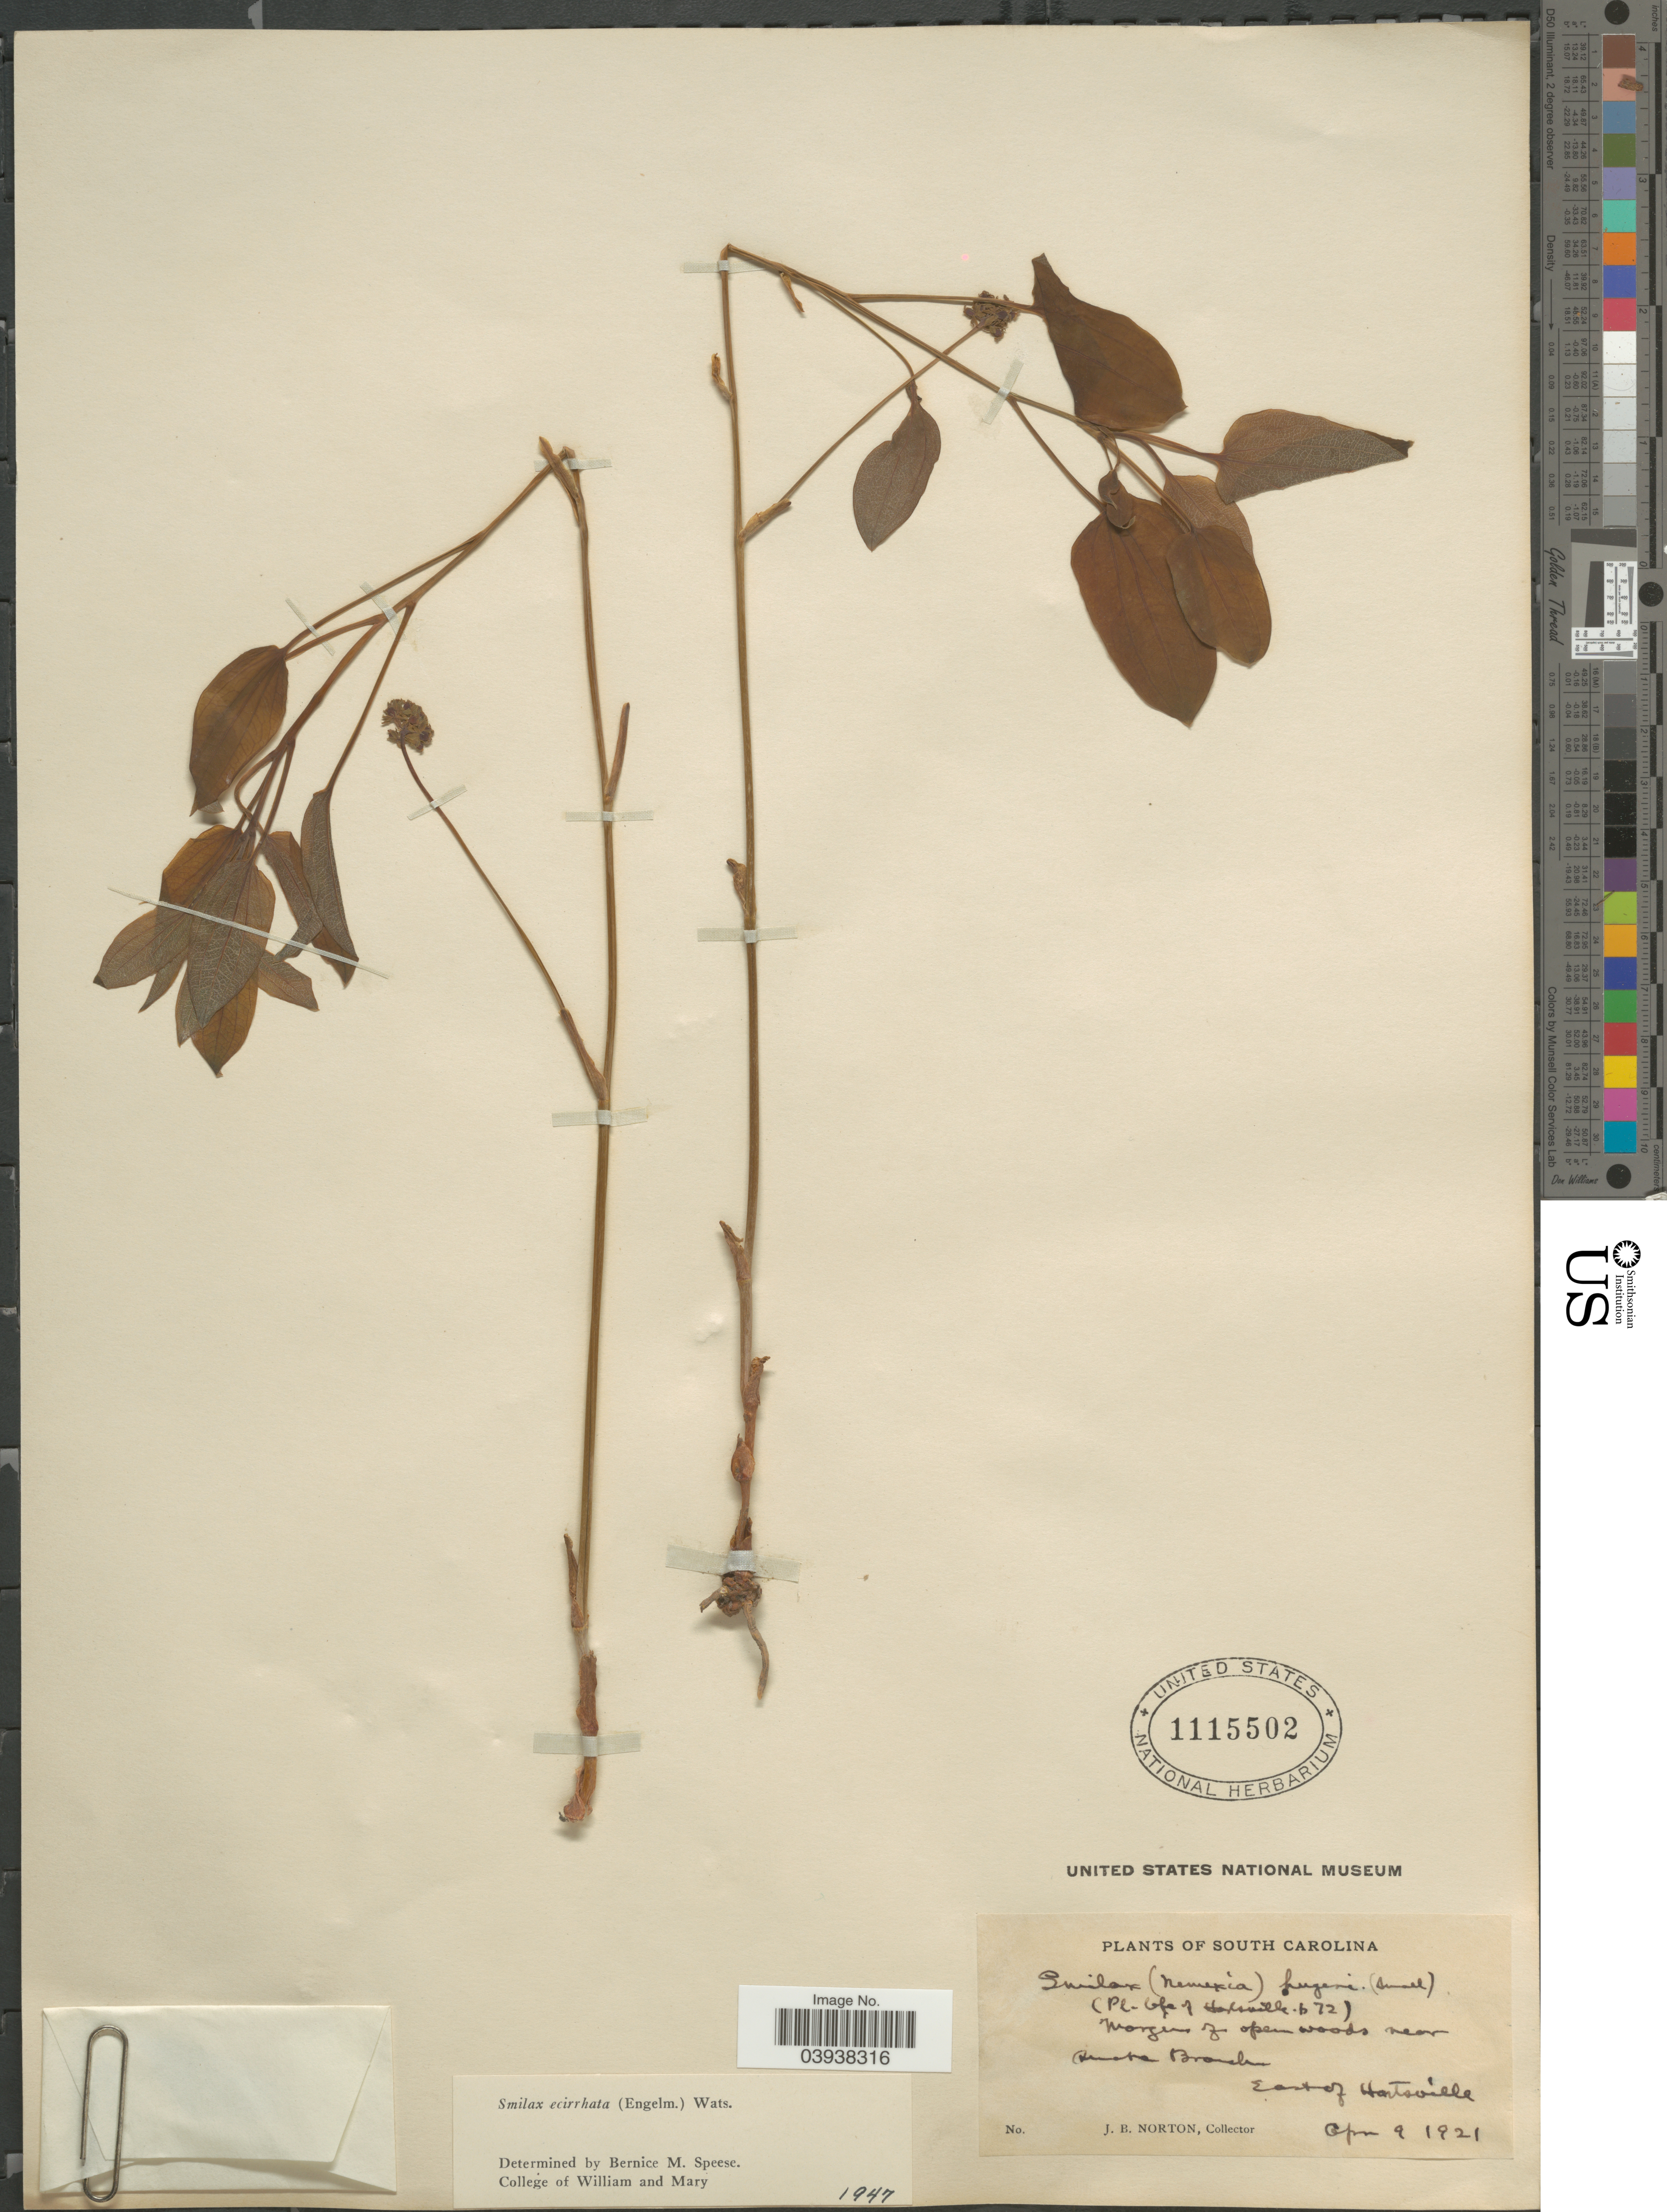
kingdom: Plantae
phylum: Tracheophyta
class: Liliopsida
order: Liliales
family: Smilacaceae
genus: Smilax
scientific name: Smilax ecirrhata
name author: (Engelm. ex Kunth) S. Watson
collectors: J. B. Norton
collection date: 1921-04-09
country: United States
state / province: South Carolina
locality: Margin of open woods near Snake Branch. East of Hartsville.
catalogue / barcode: US 1115502